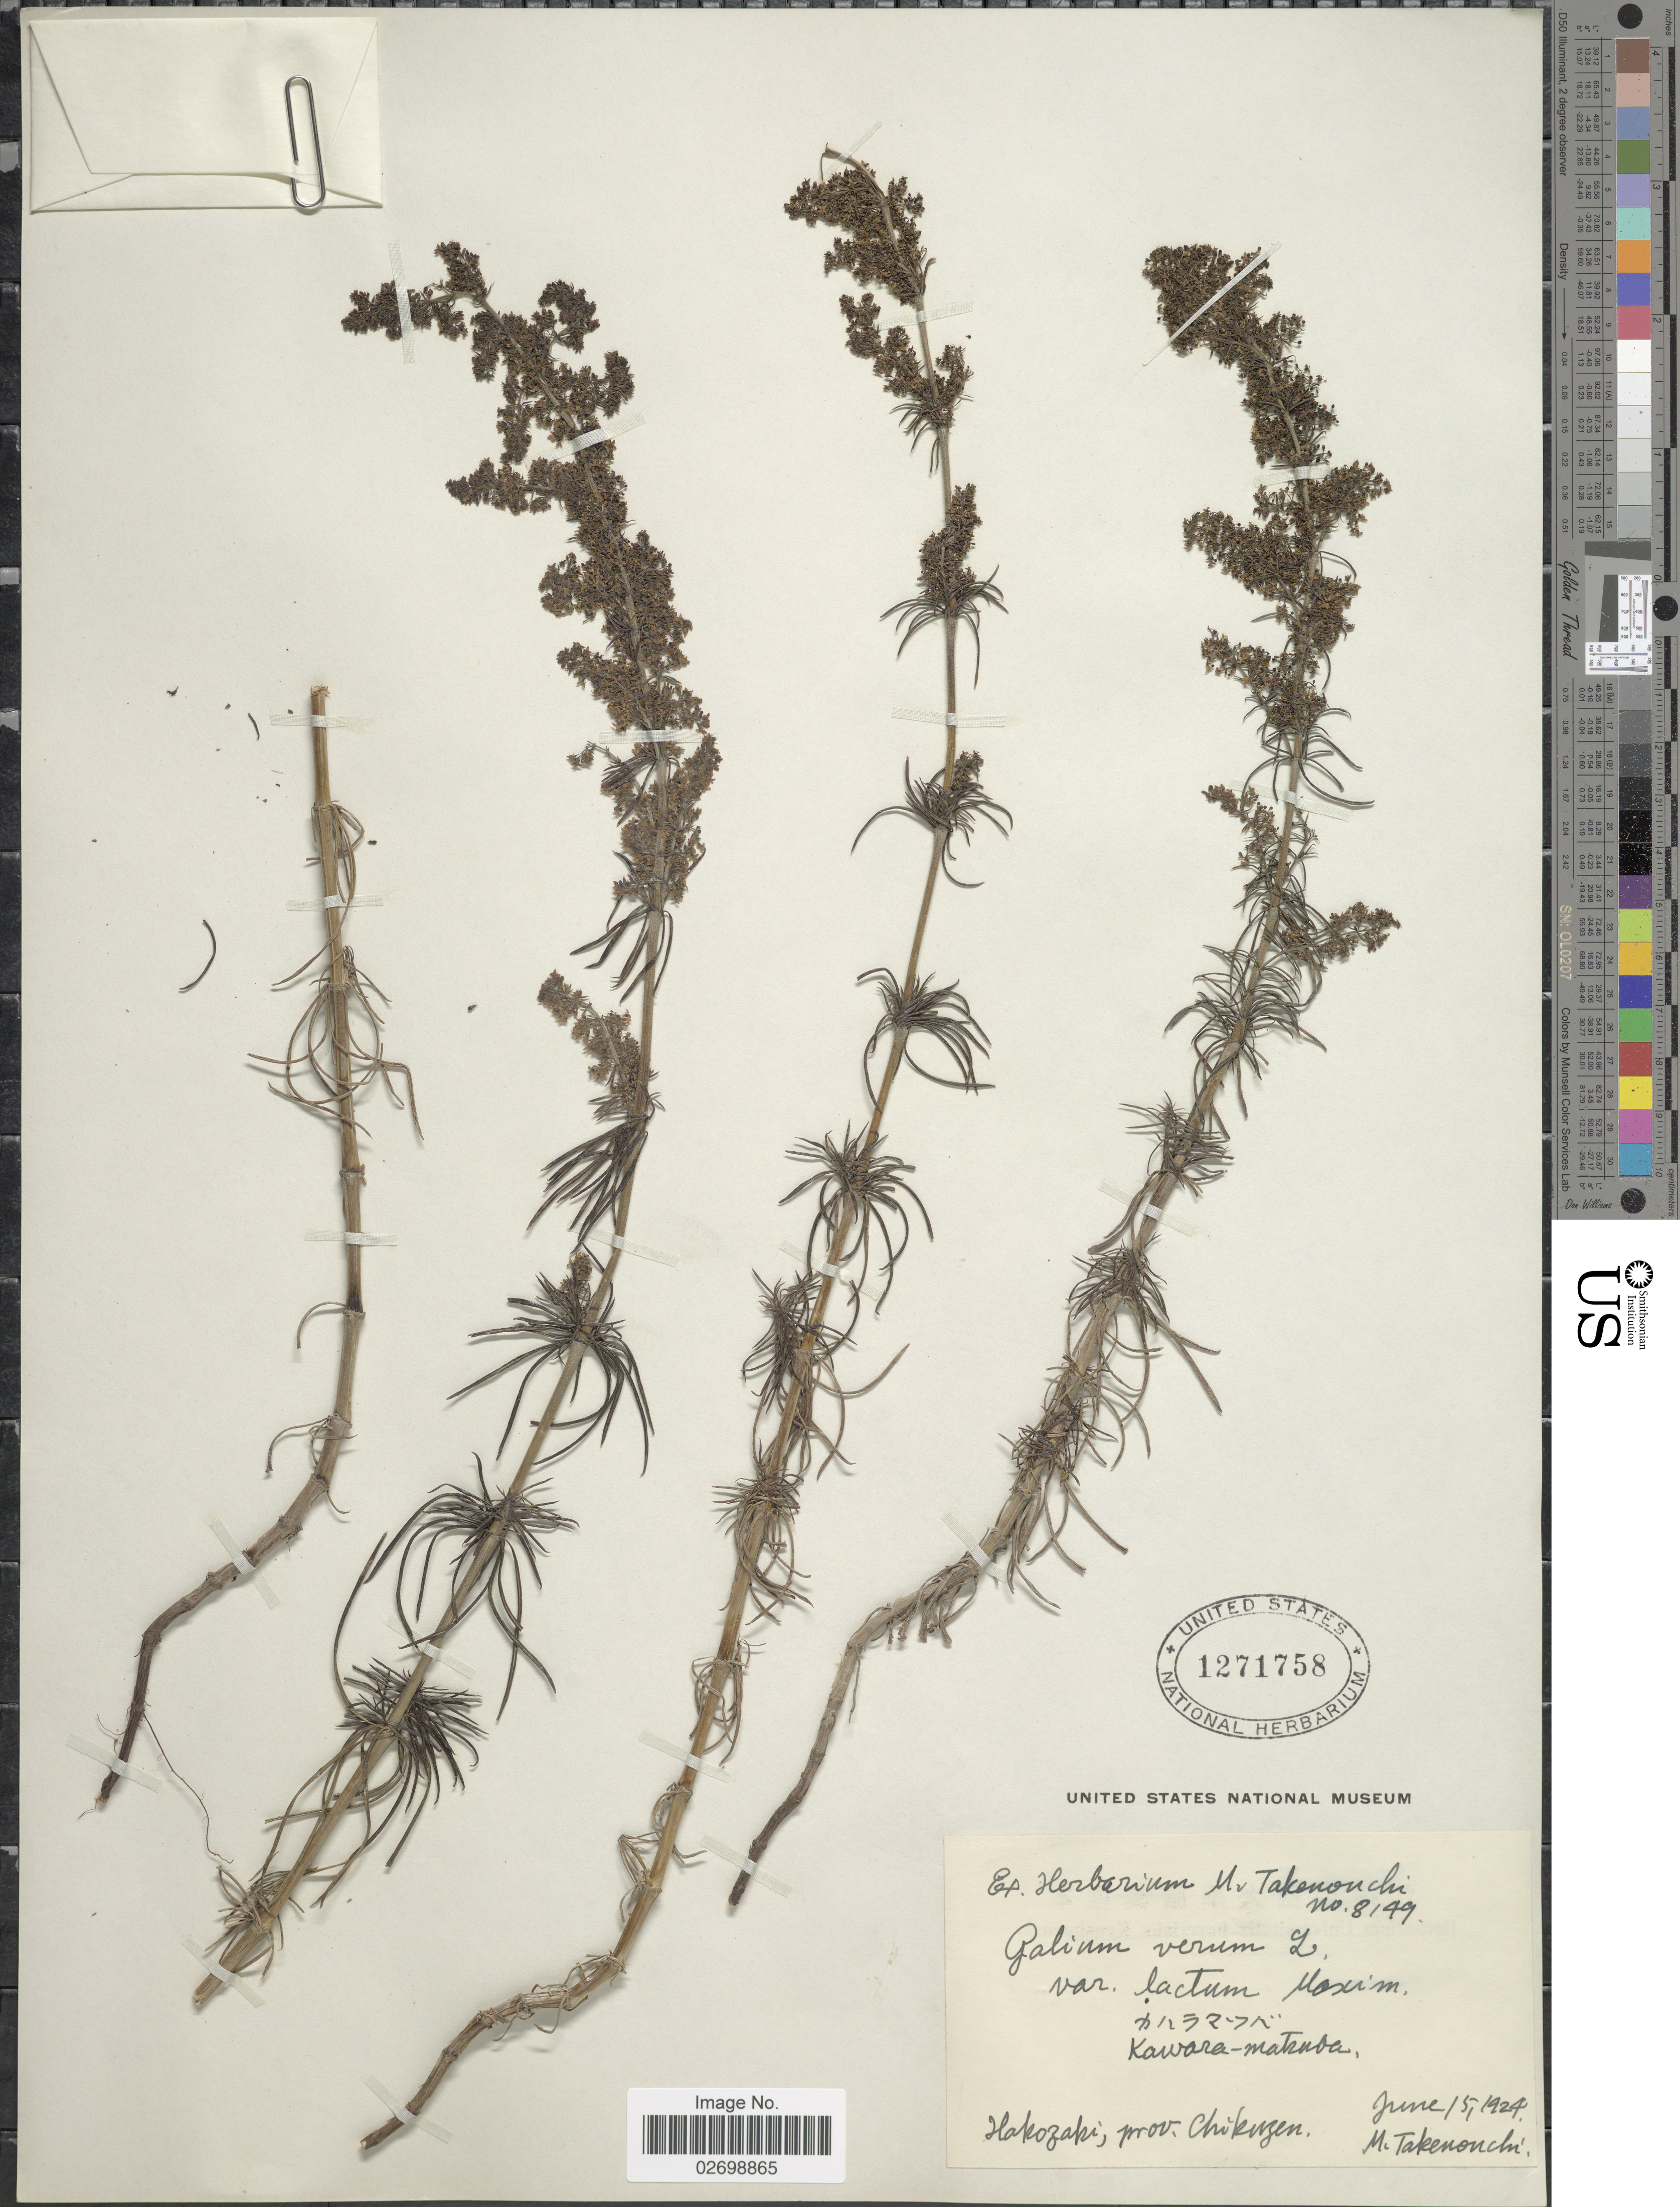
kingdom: Plantae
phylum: Tracheophyta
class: Magnoliopsida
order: Gentianales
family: Rubiaceae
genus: Galium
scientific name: Galium verum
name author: L.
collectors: M. Takenouchi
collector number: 8149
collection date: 1924-06-15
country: Japan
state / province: Hukuoka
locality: Hakozaki; prov. Chikuzen.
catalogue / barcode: US 1271758